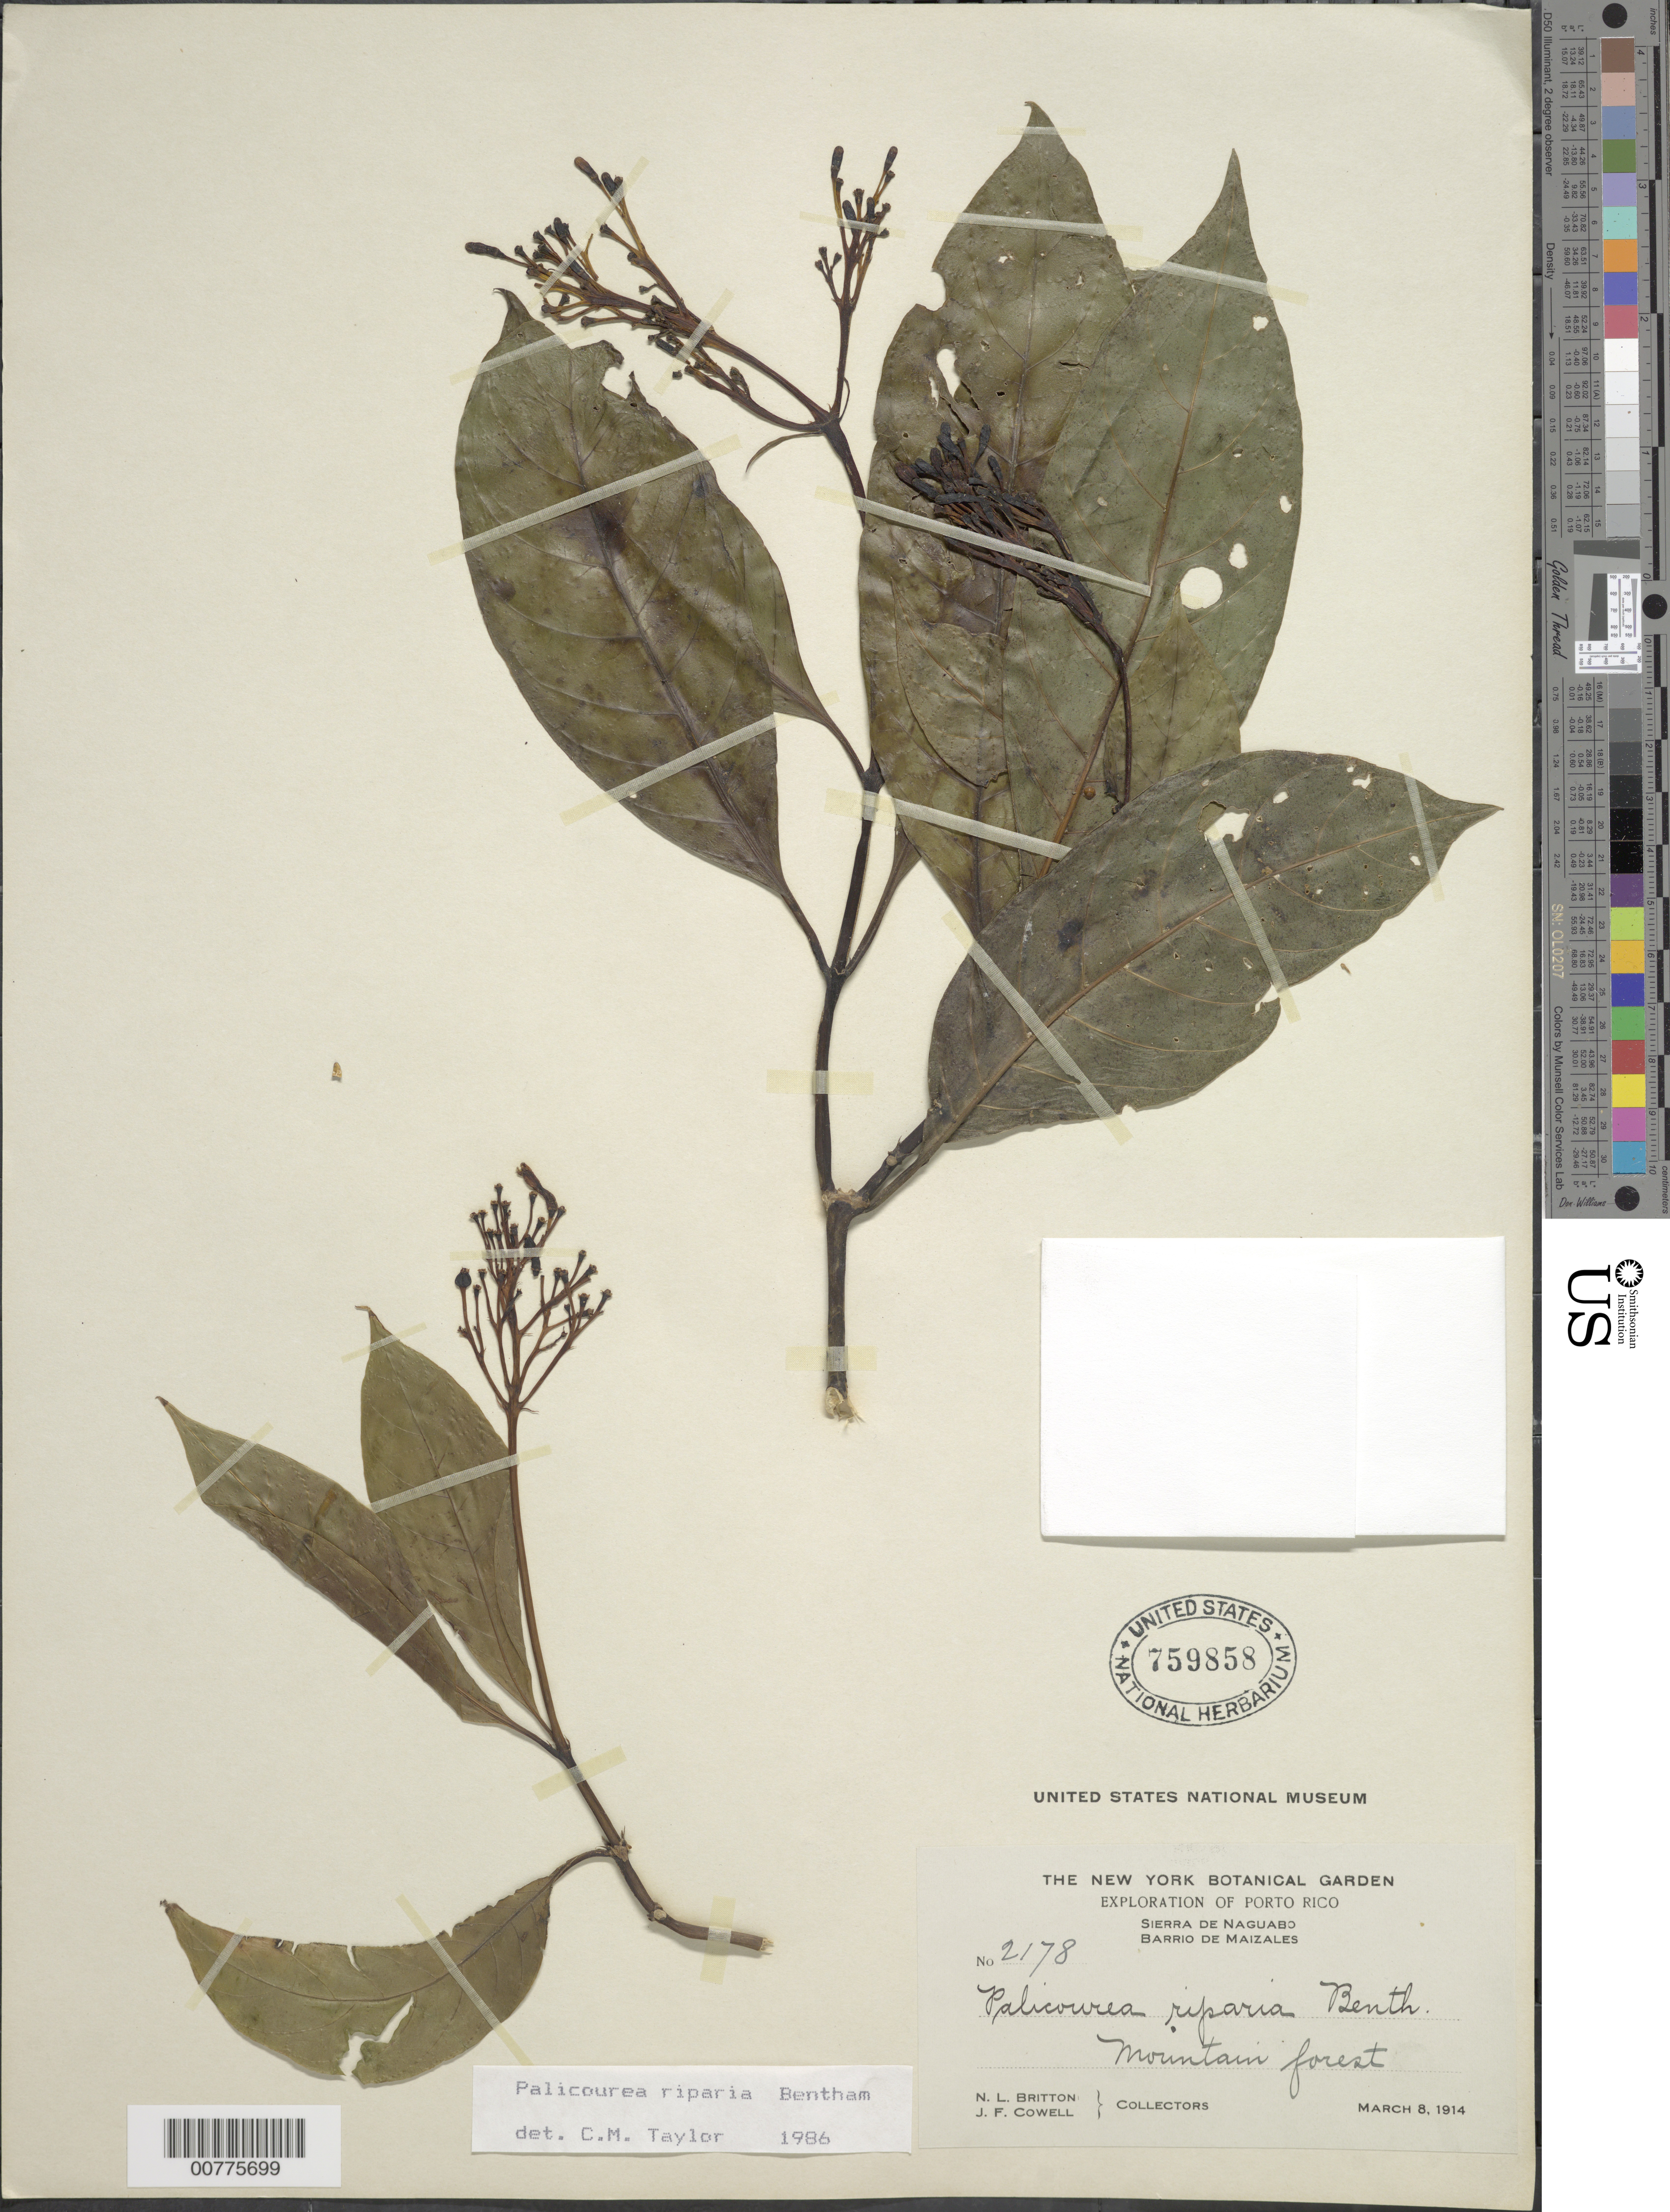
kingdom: Plantae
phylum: Tracheophyta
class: Magnoliopsida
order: Gentianales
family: Rubiaceae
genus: Palicourea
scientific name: Palicourea croceoides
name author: Desv. ex Ham.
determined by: Taylor, Charlotte M.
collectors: N. Britton & J. F. Cowell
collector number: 2178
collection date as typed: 08 Mar 1914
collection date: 1914-03-08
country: Puerto Rico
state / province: Naguabo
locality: Sierra de Naguabo, Barrio de Maizales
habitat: Mountain forest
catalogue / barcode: US 759858